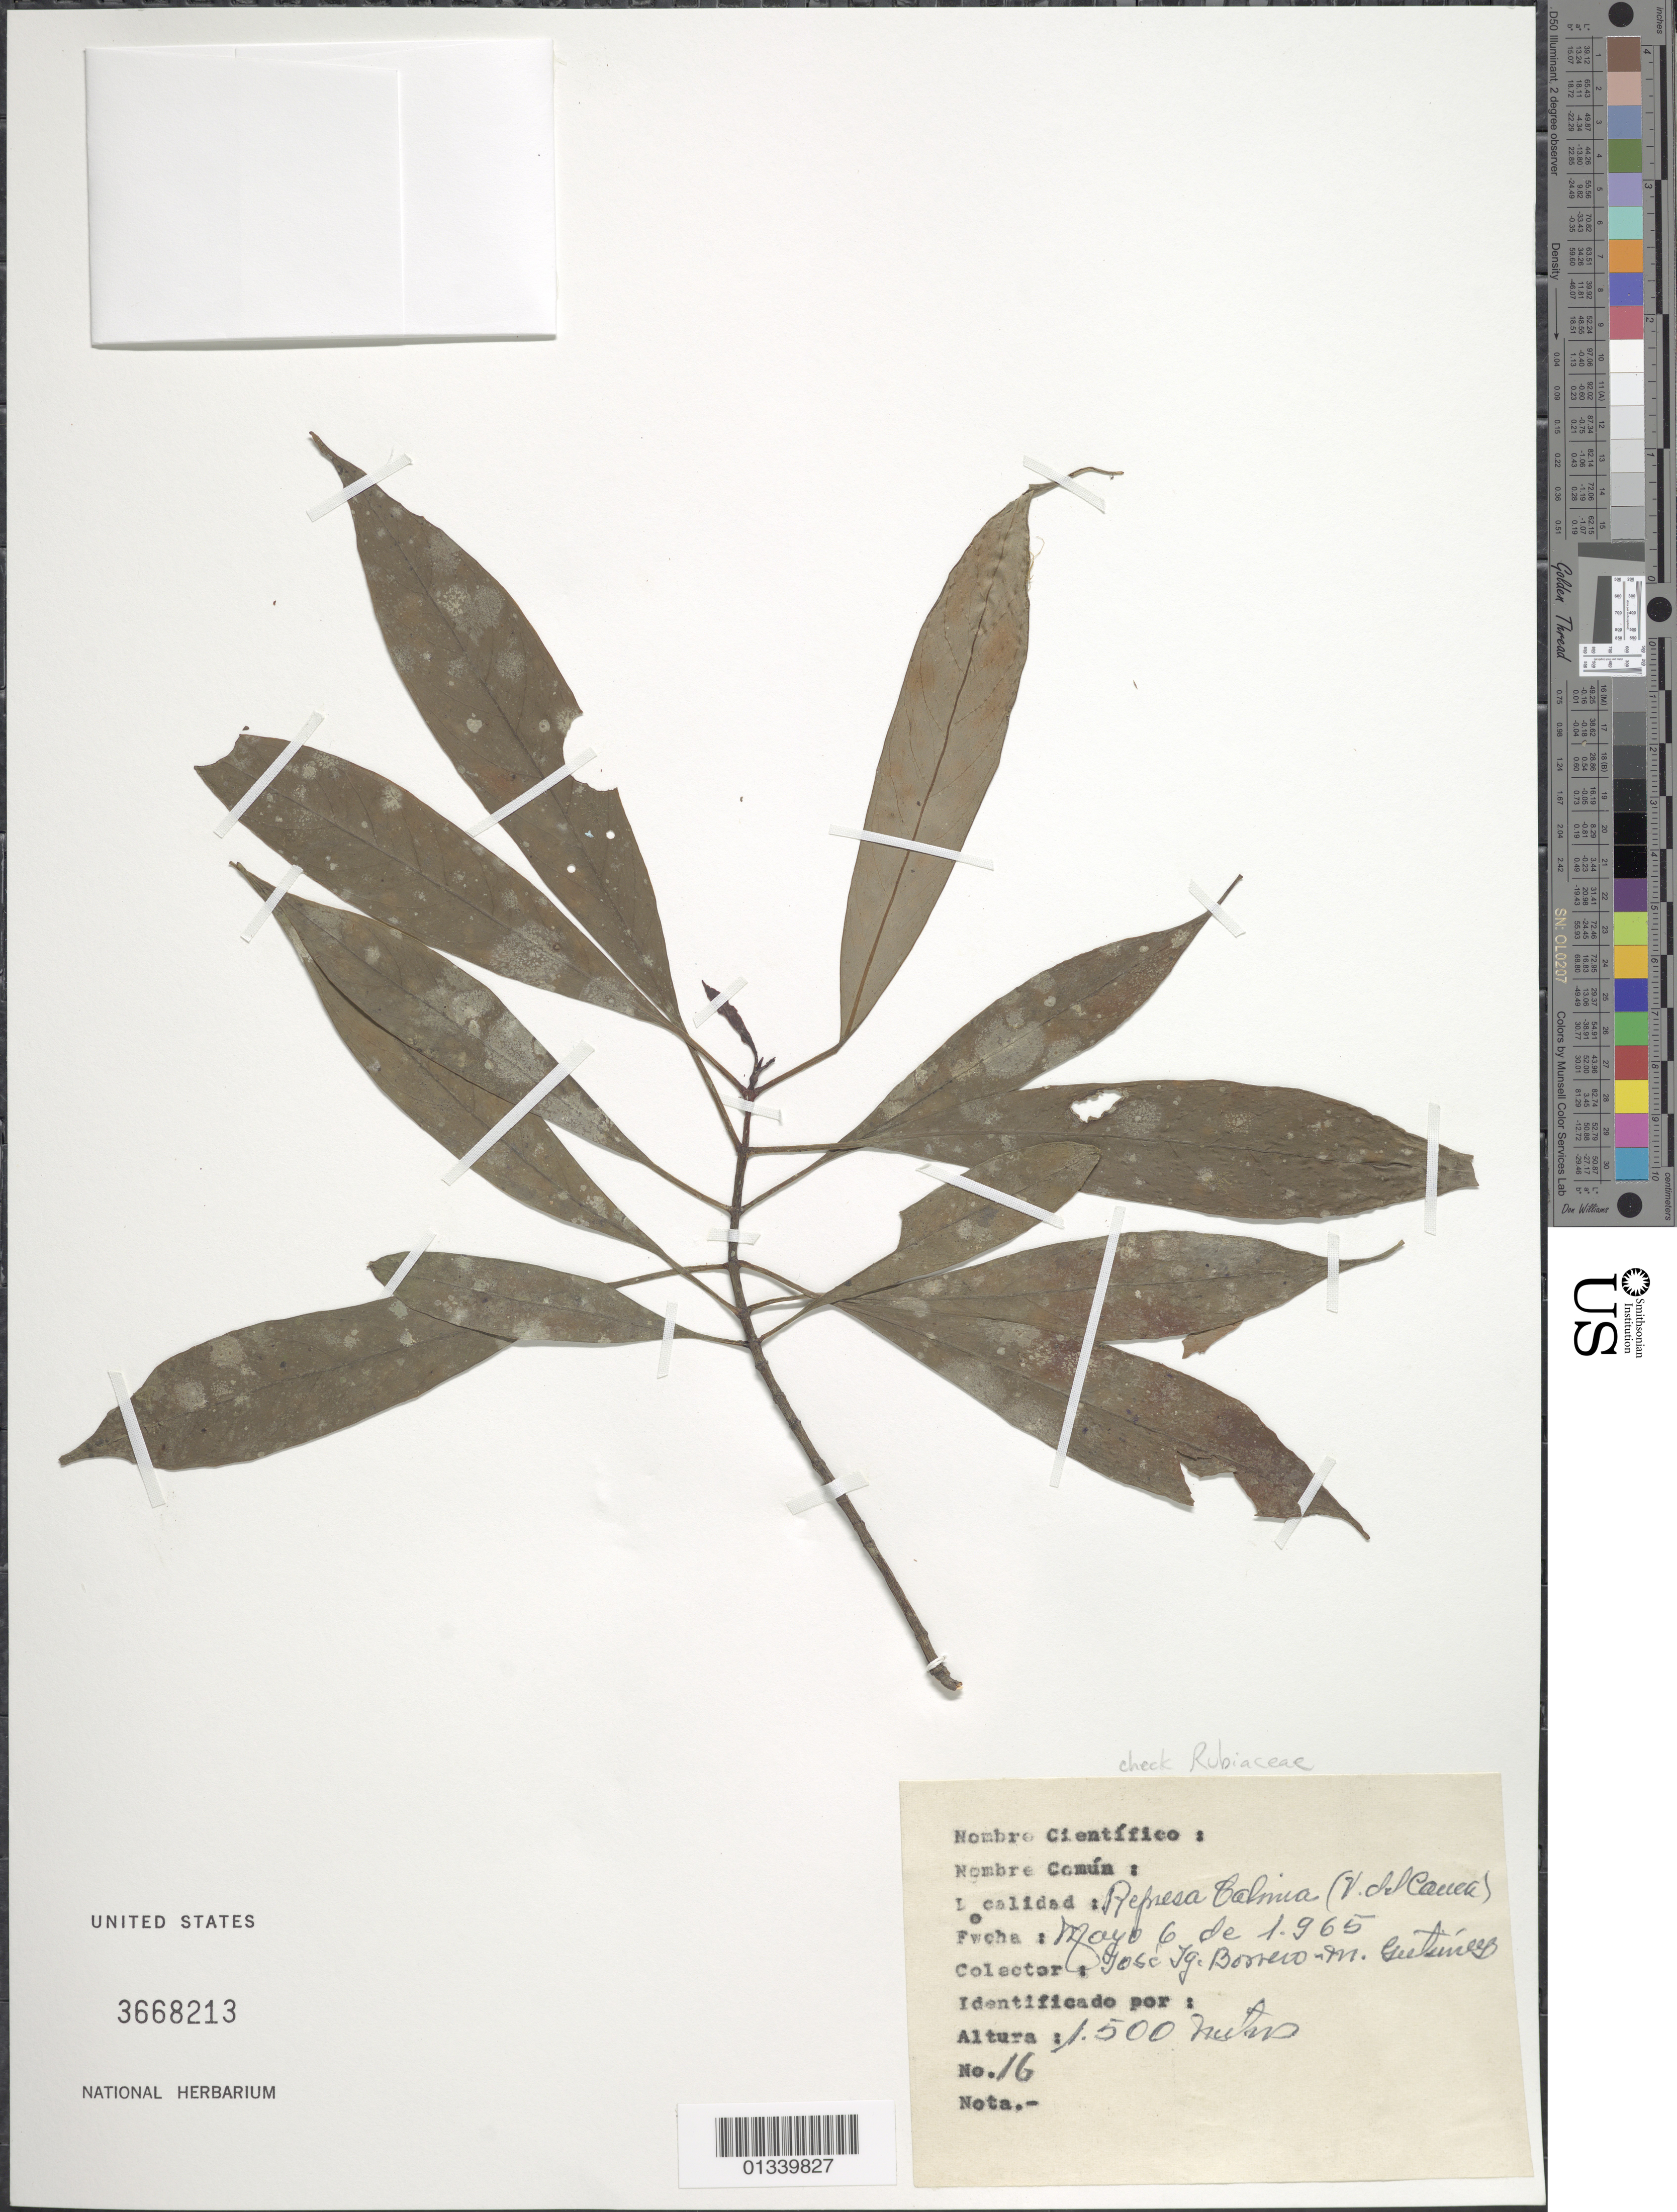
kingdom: Plantae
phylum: Tracheophyta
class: Magnoliopsida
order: Malpighiales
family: Clusiaceae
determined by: Londoño-Echeverri, Y.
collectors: J. Borrero & M. Geetiney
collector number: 16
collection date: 1965-05-06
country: Colombia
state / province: Cauca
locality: Represa Calima.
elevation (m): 1500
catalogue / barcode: US 3668213